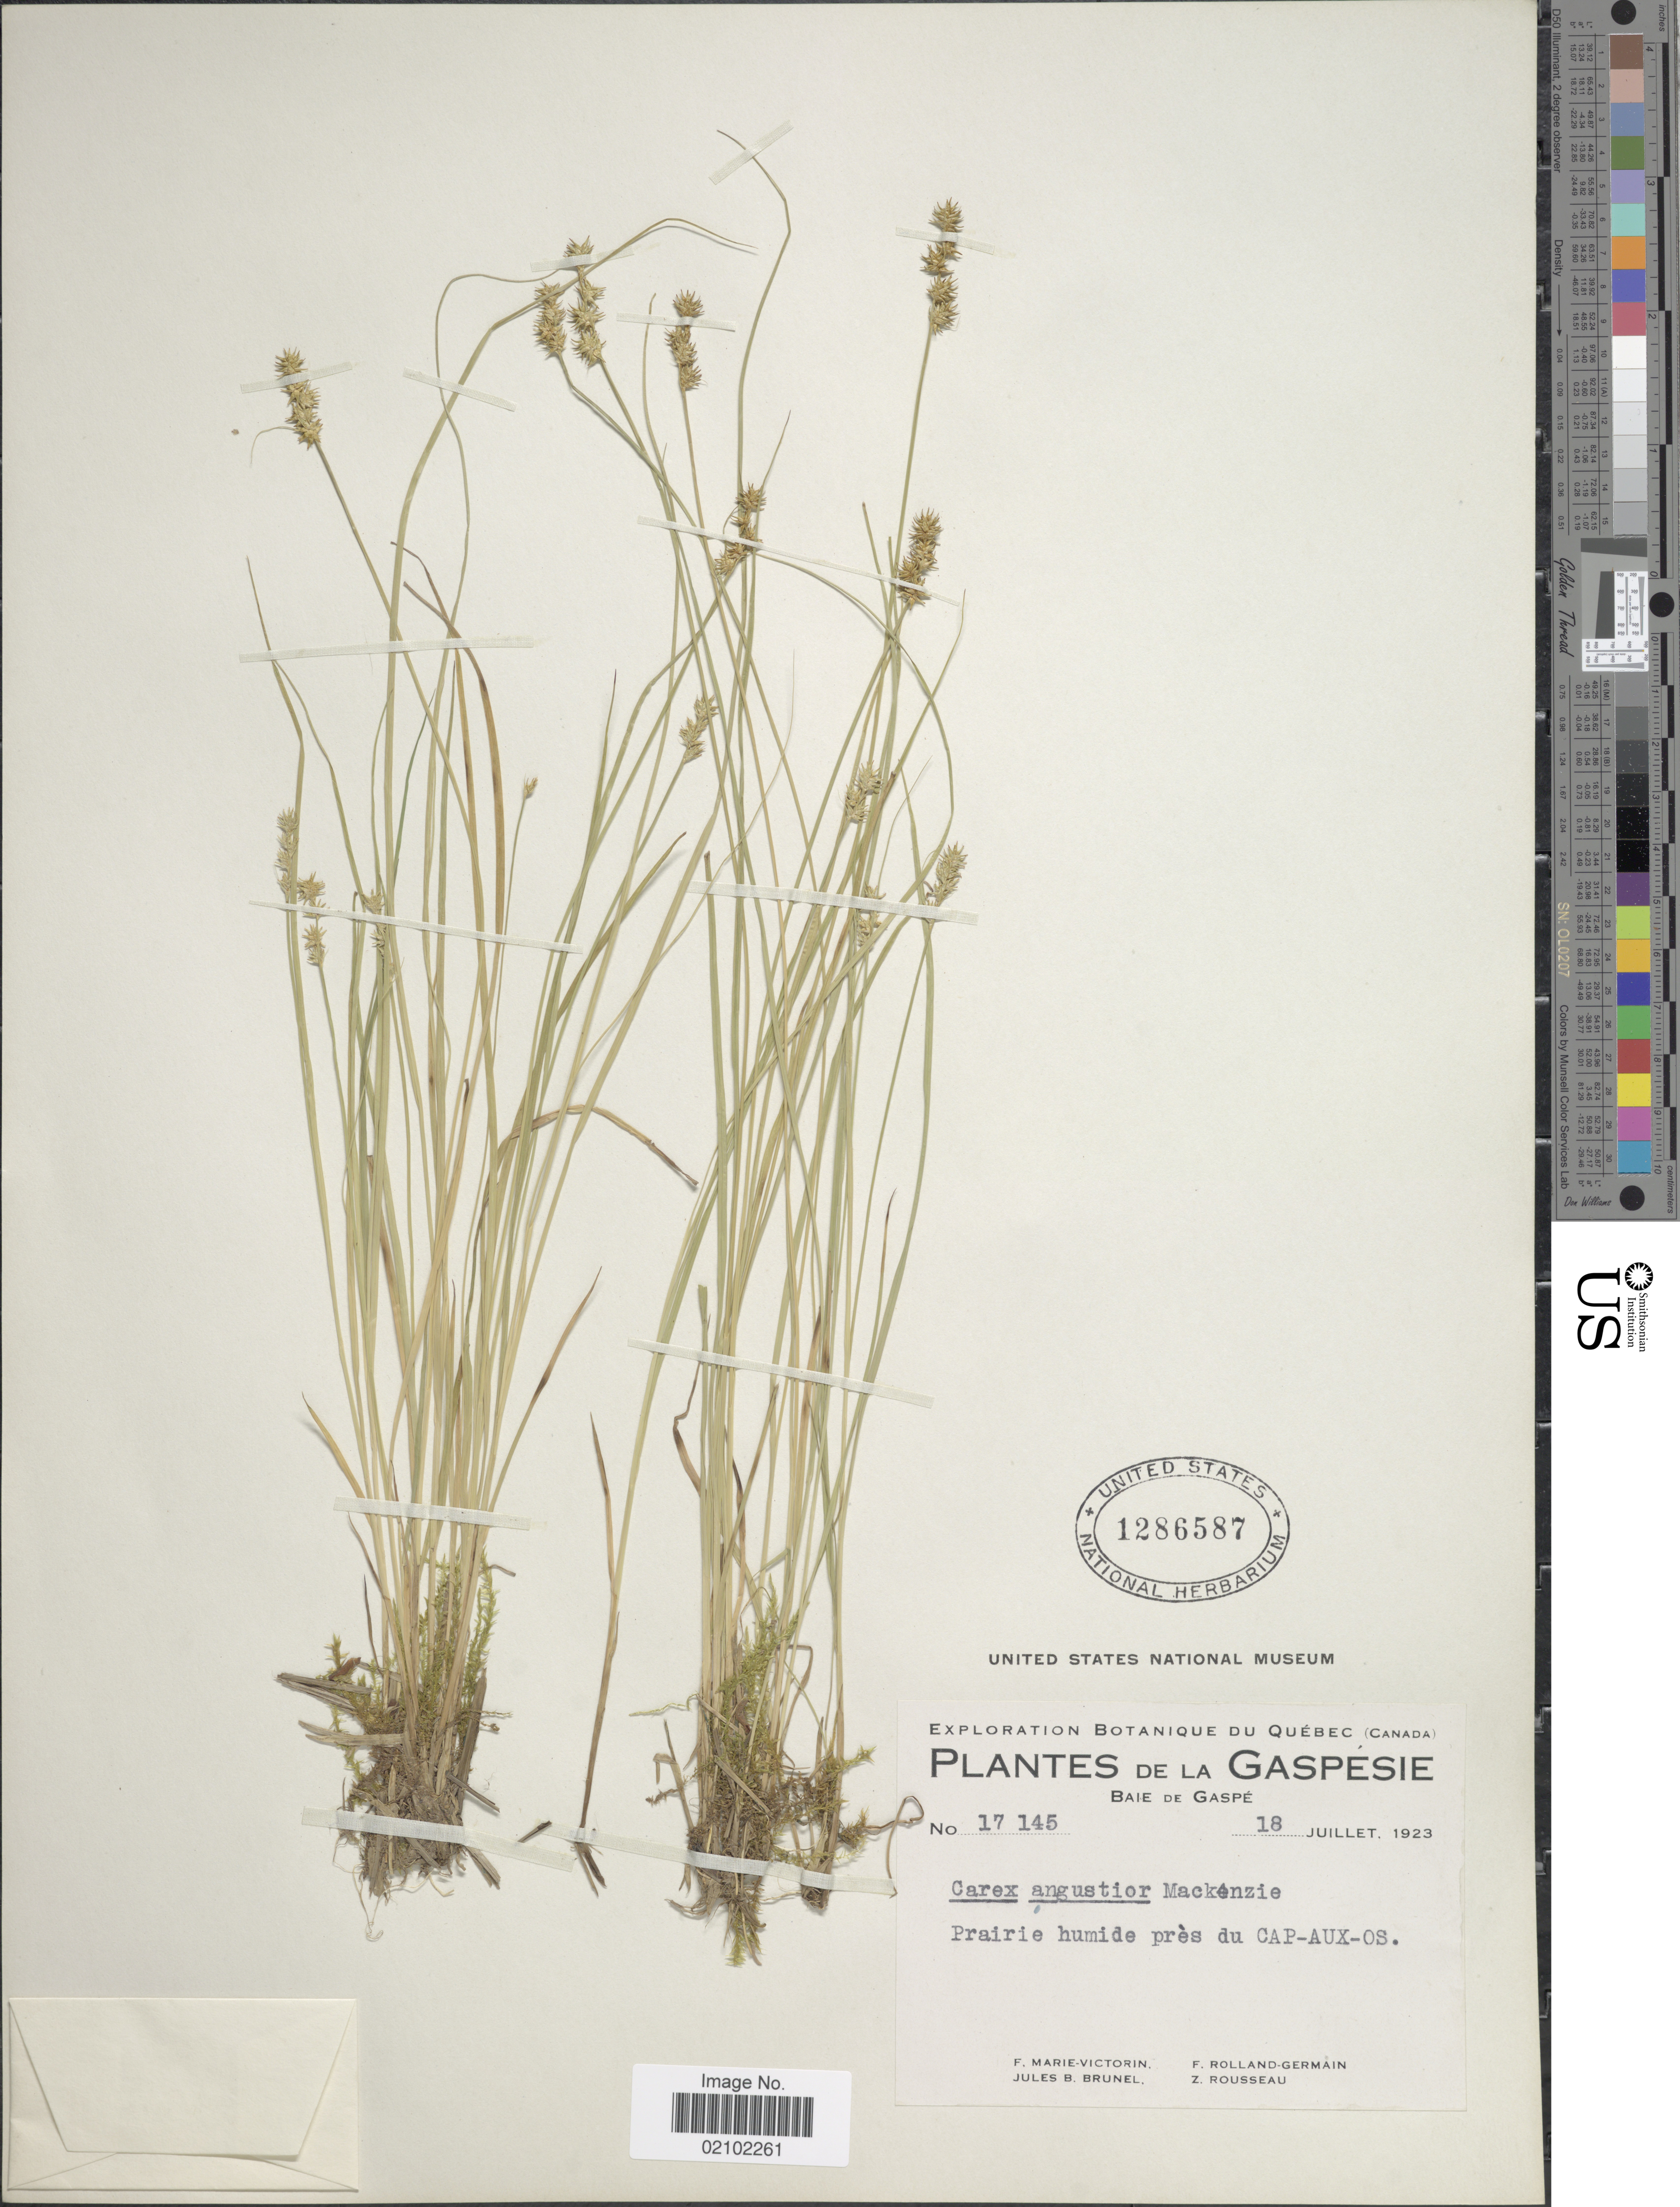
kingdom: Plantae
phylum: Tracheophyta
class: Liliopsida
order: Poales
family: Cyperaceae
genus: Carex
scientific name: Carex echinata subsp. echinata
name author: Murray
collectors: F. Marie-Victorin, J. Brunel, Rolland-Germain & Z. Rousseau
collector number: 17145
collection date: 1923-07-18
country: Canada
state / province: Quebec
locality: De la Gaspesie. Baie de Gaspe. Pres du Cap-Aux-Os,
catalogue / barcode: US 1286587